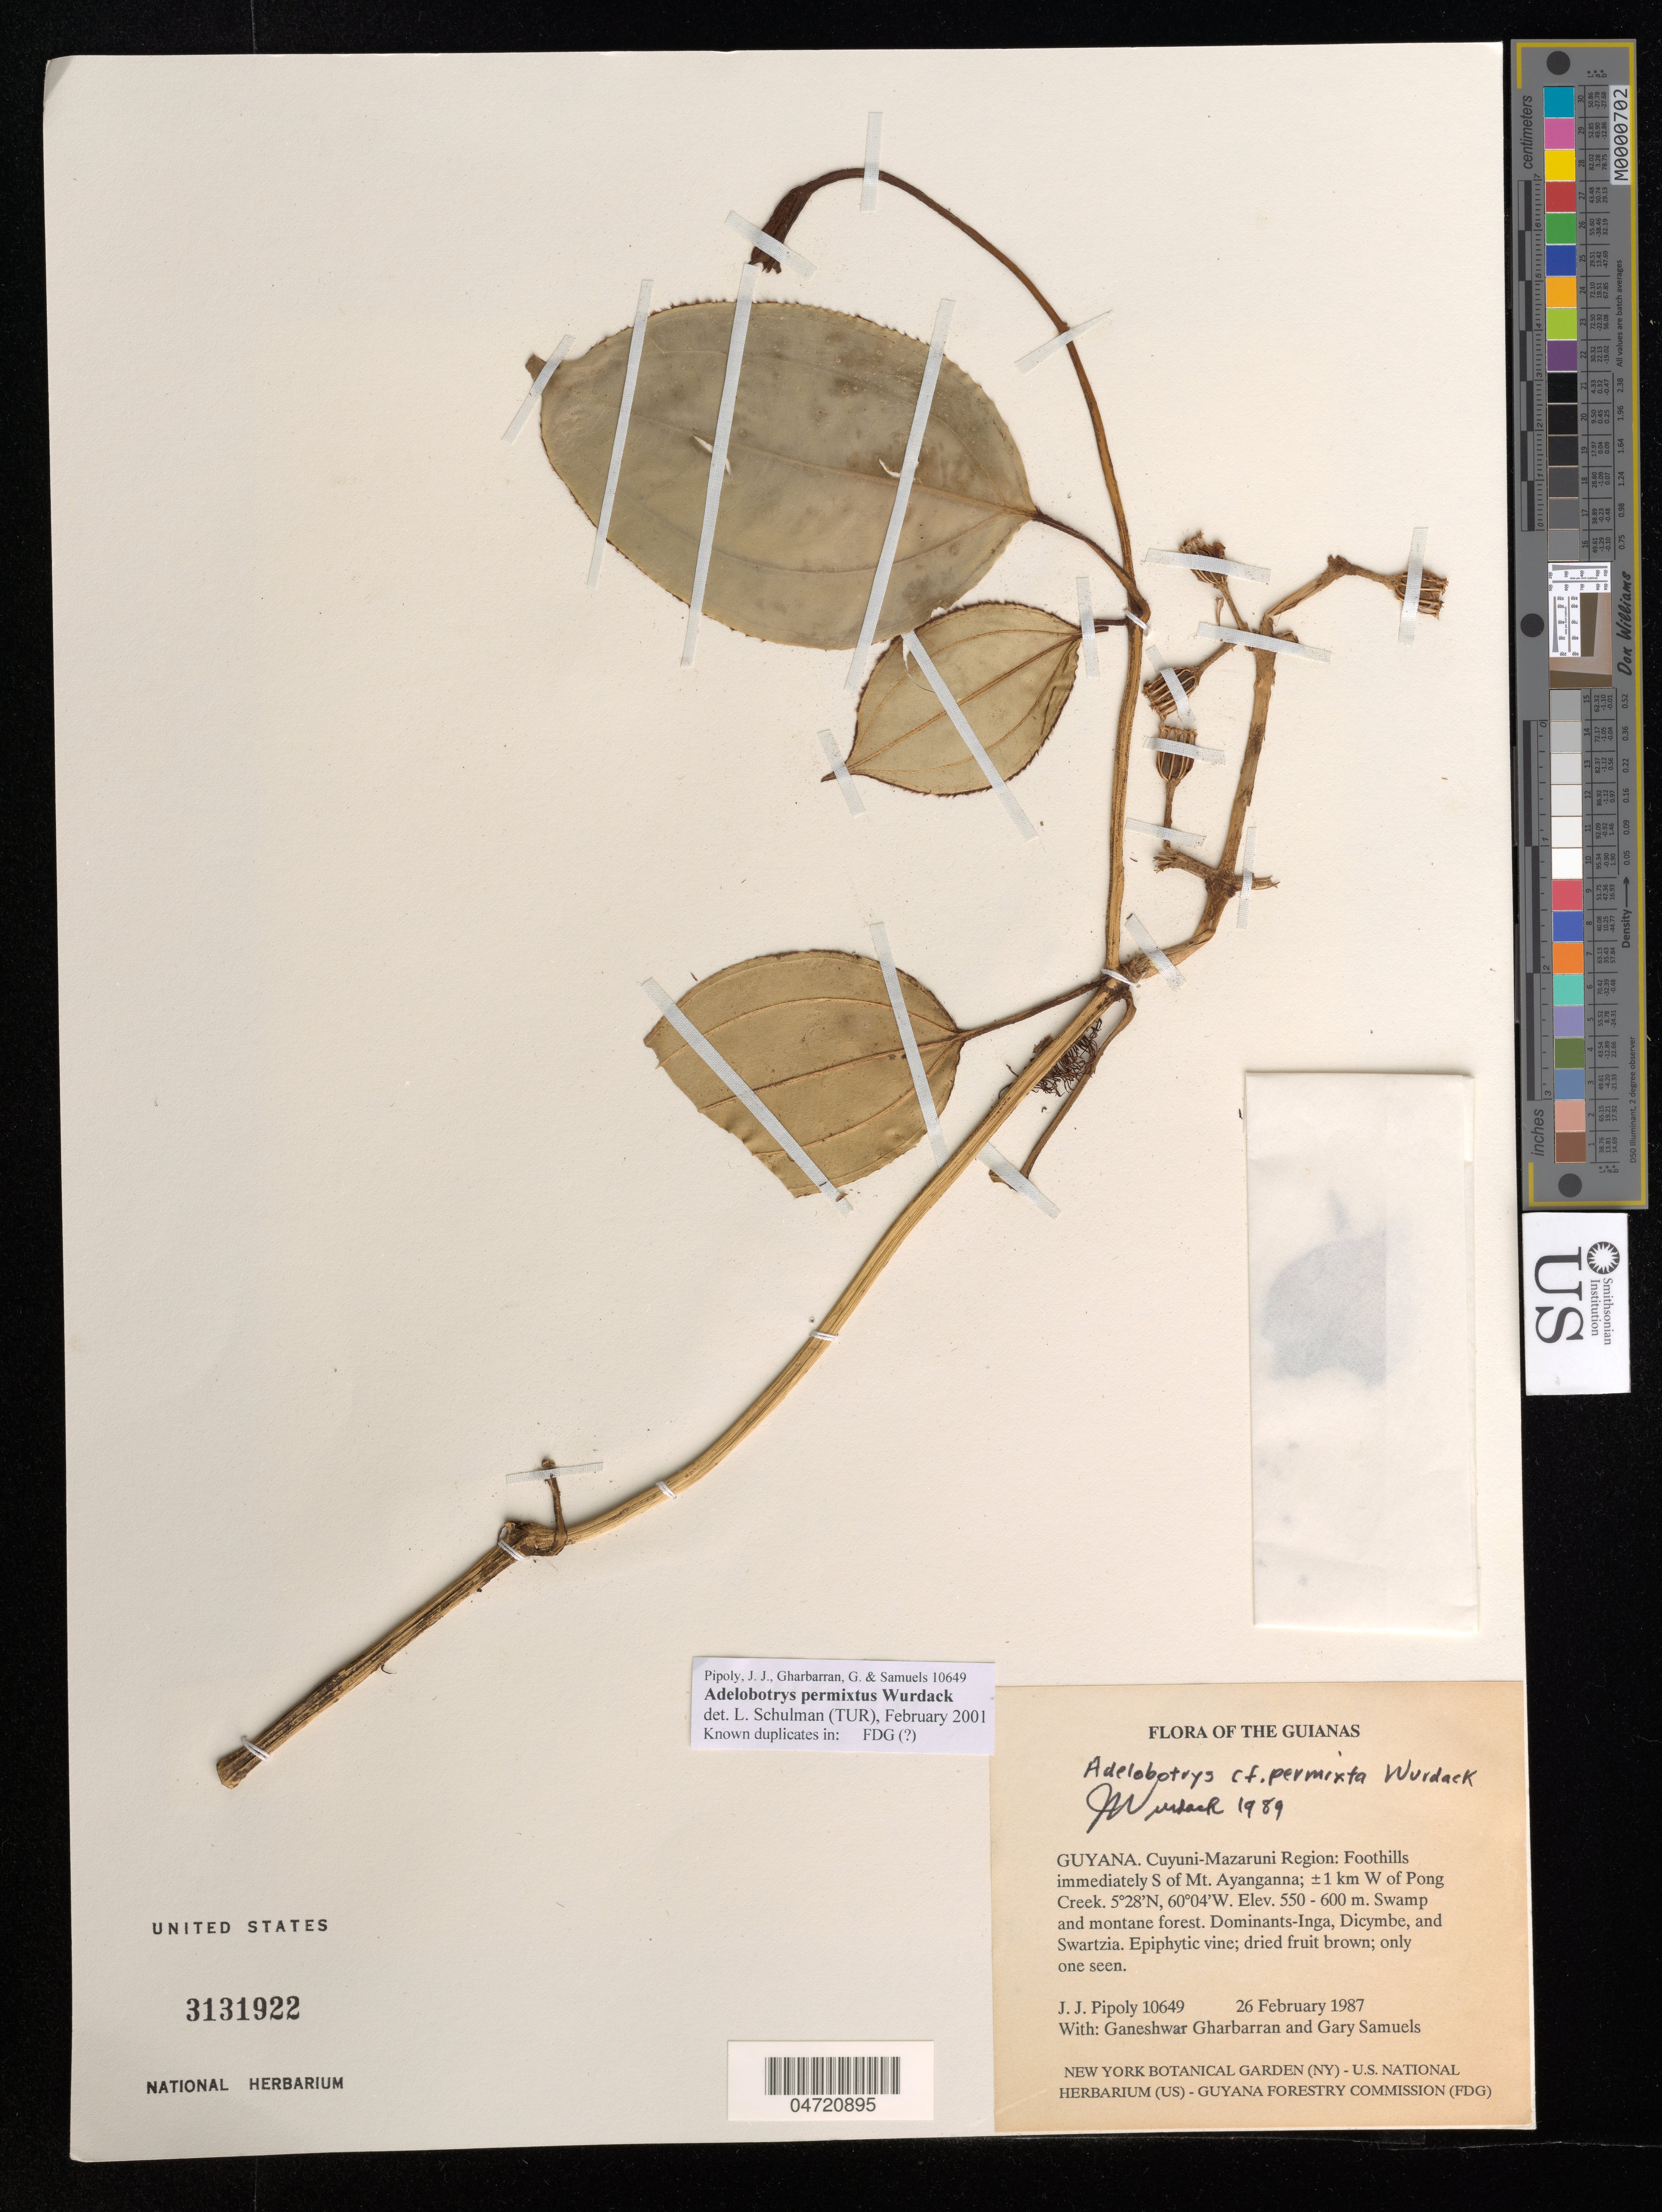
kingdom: Plantae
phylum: Tracheophyta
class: Magnoliopsida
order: Myrtales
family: Melastomataceae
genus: Adelobotrys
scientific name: Adelobotrys permixta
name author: Wurdack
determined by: Schulman, Leif, (TUR), University of Turku (FINLAND)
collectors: J. J. Pipoly, G. Gharbarran & G. Samuels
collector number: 10649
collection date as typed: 26 Feb 1987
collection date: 1987-02-26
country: Guyana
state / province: Cuyuni-Mazaruni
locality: Foothills immediately S of Mt. Ayanganna, ca. 1 km W of Pong Creek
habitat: Swamp and montane forest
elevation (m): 550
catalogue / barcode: US 3131922